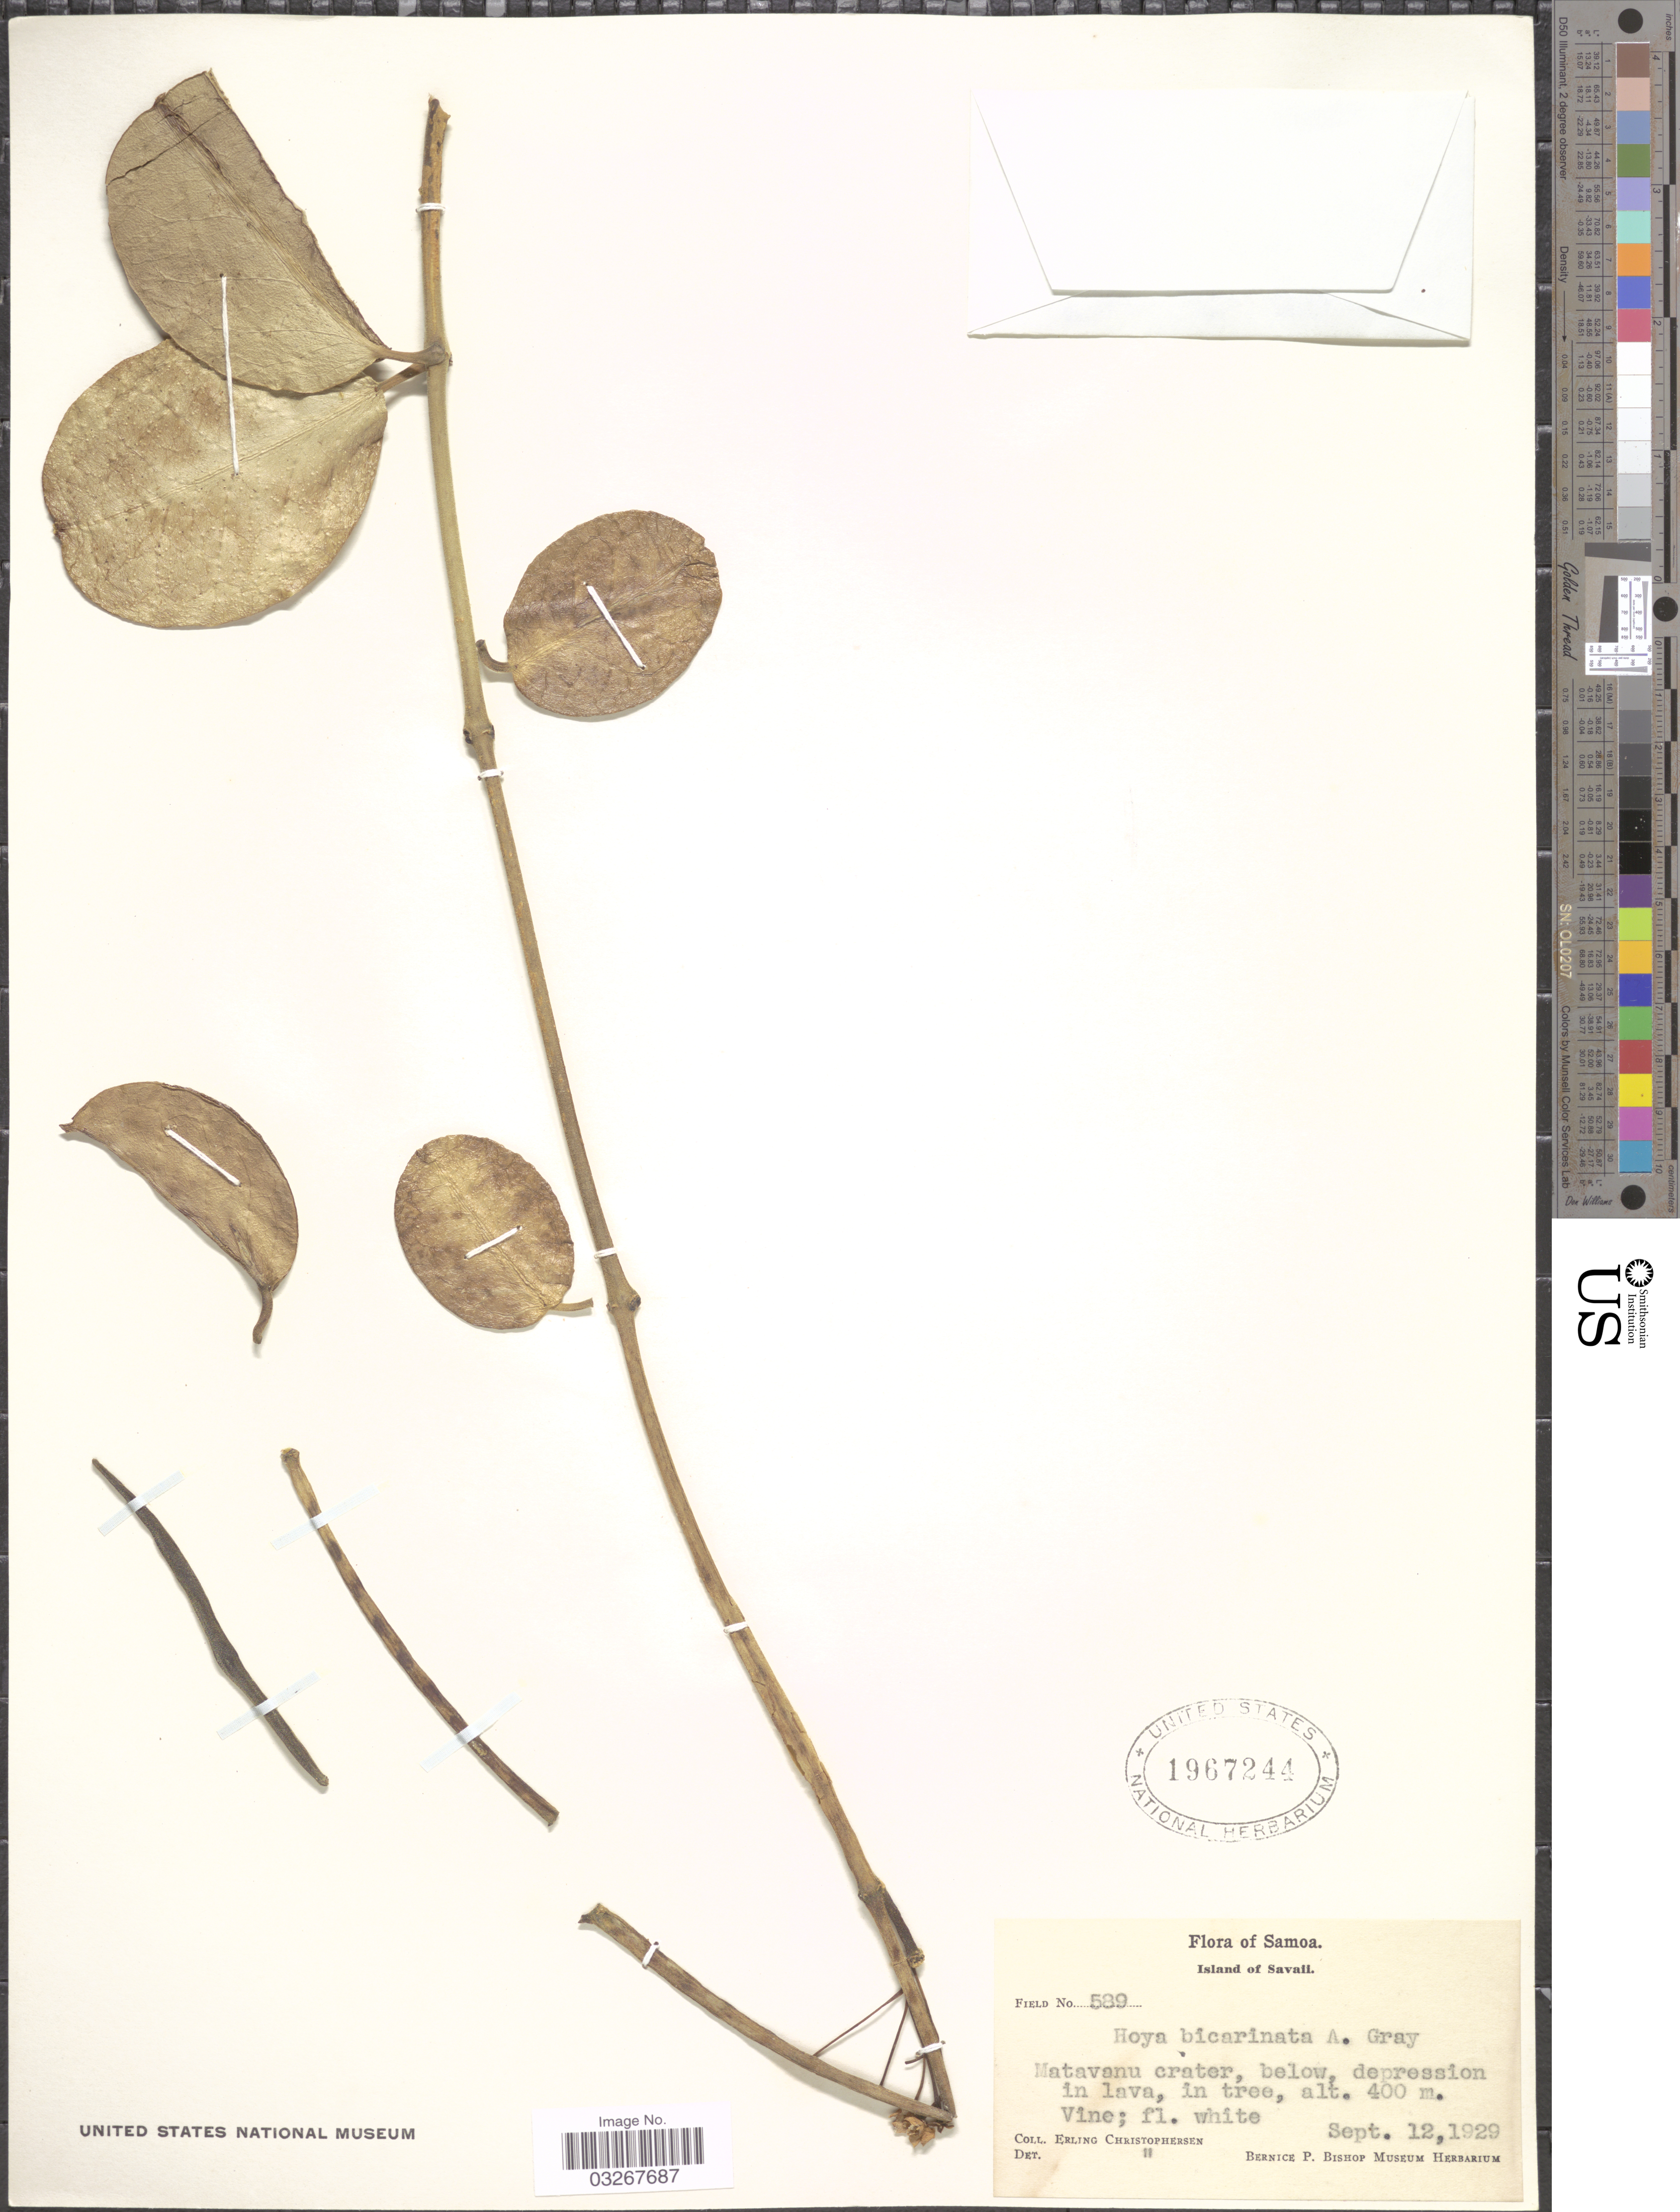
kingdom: Plantae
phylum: Tracheophyta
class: Magnoliopsida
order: Gentianales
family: Apocynaceae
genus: Hoya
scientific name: Hoya australis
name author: R. Br. ex J. Traill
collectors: E. Christophersen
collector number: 589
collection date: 1929-09-12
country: Samoa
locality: Samoa, Island of Savaii, Matavanu crater, below, depression in lava.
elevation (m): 400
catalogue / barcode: US 1967244